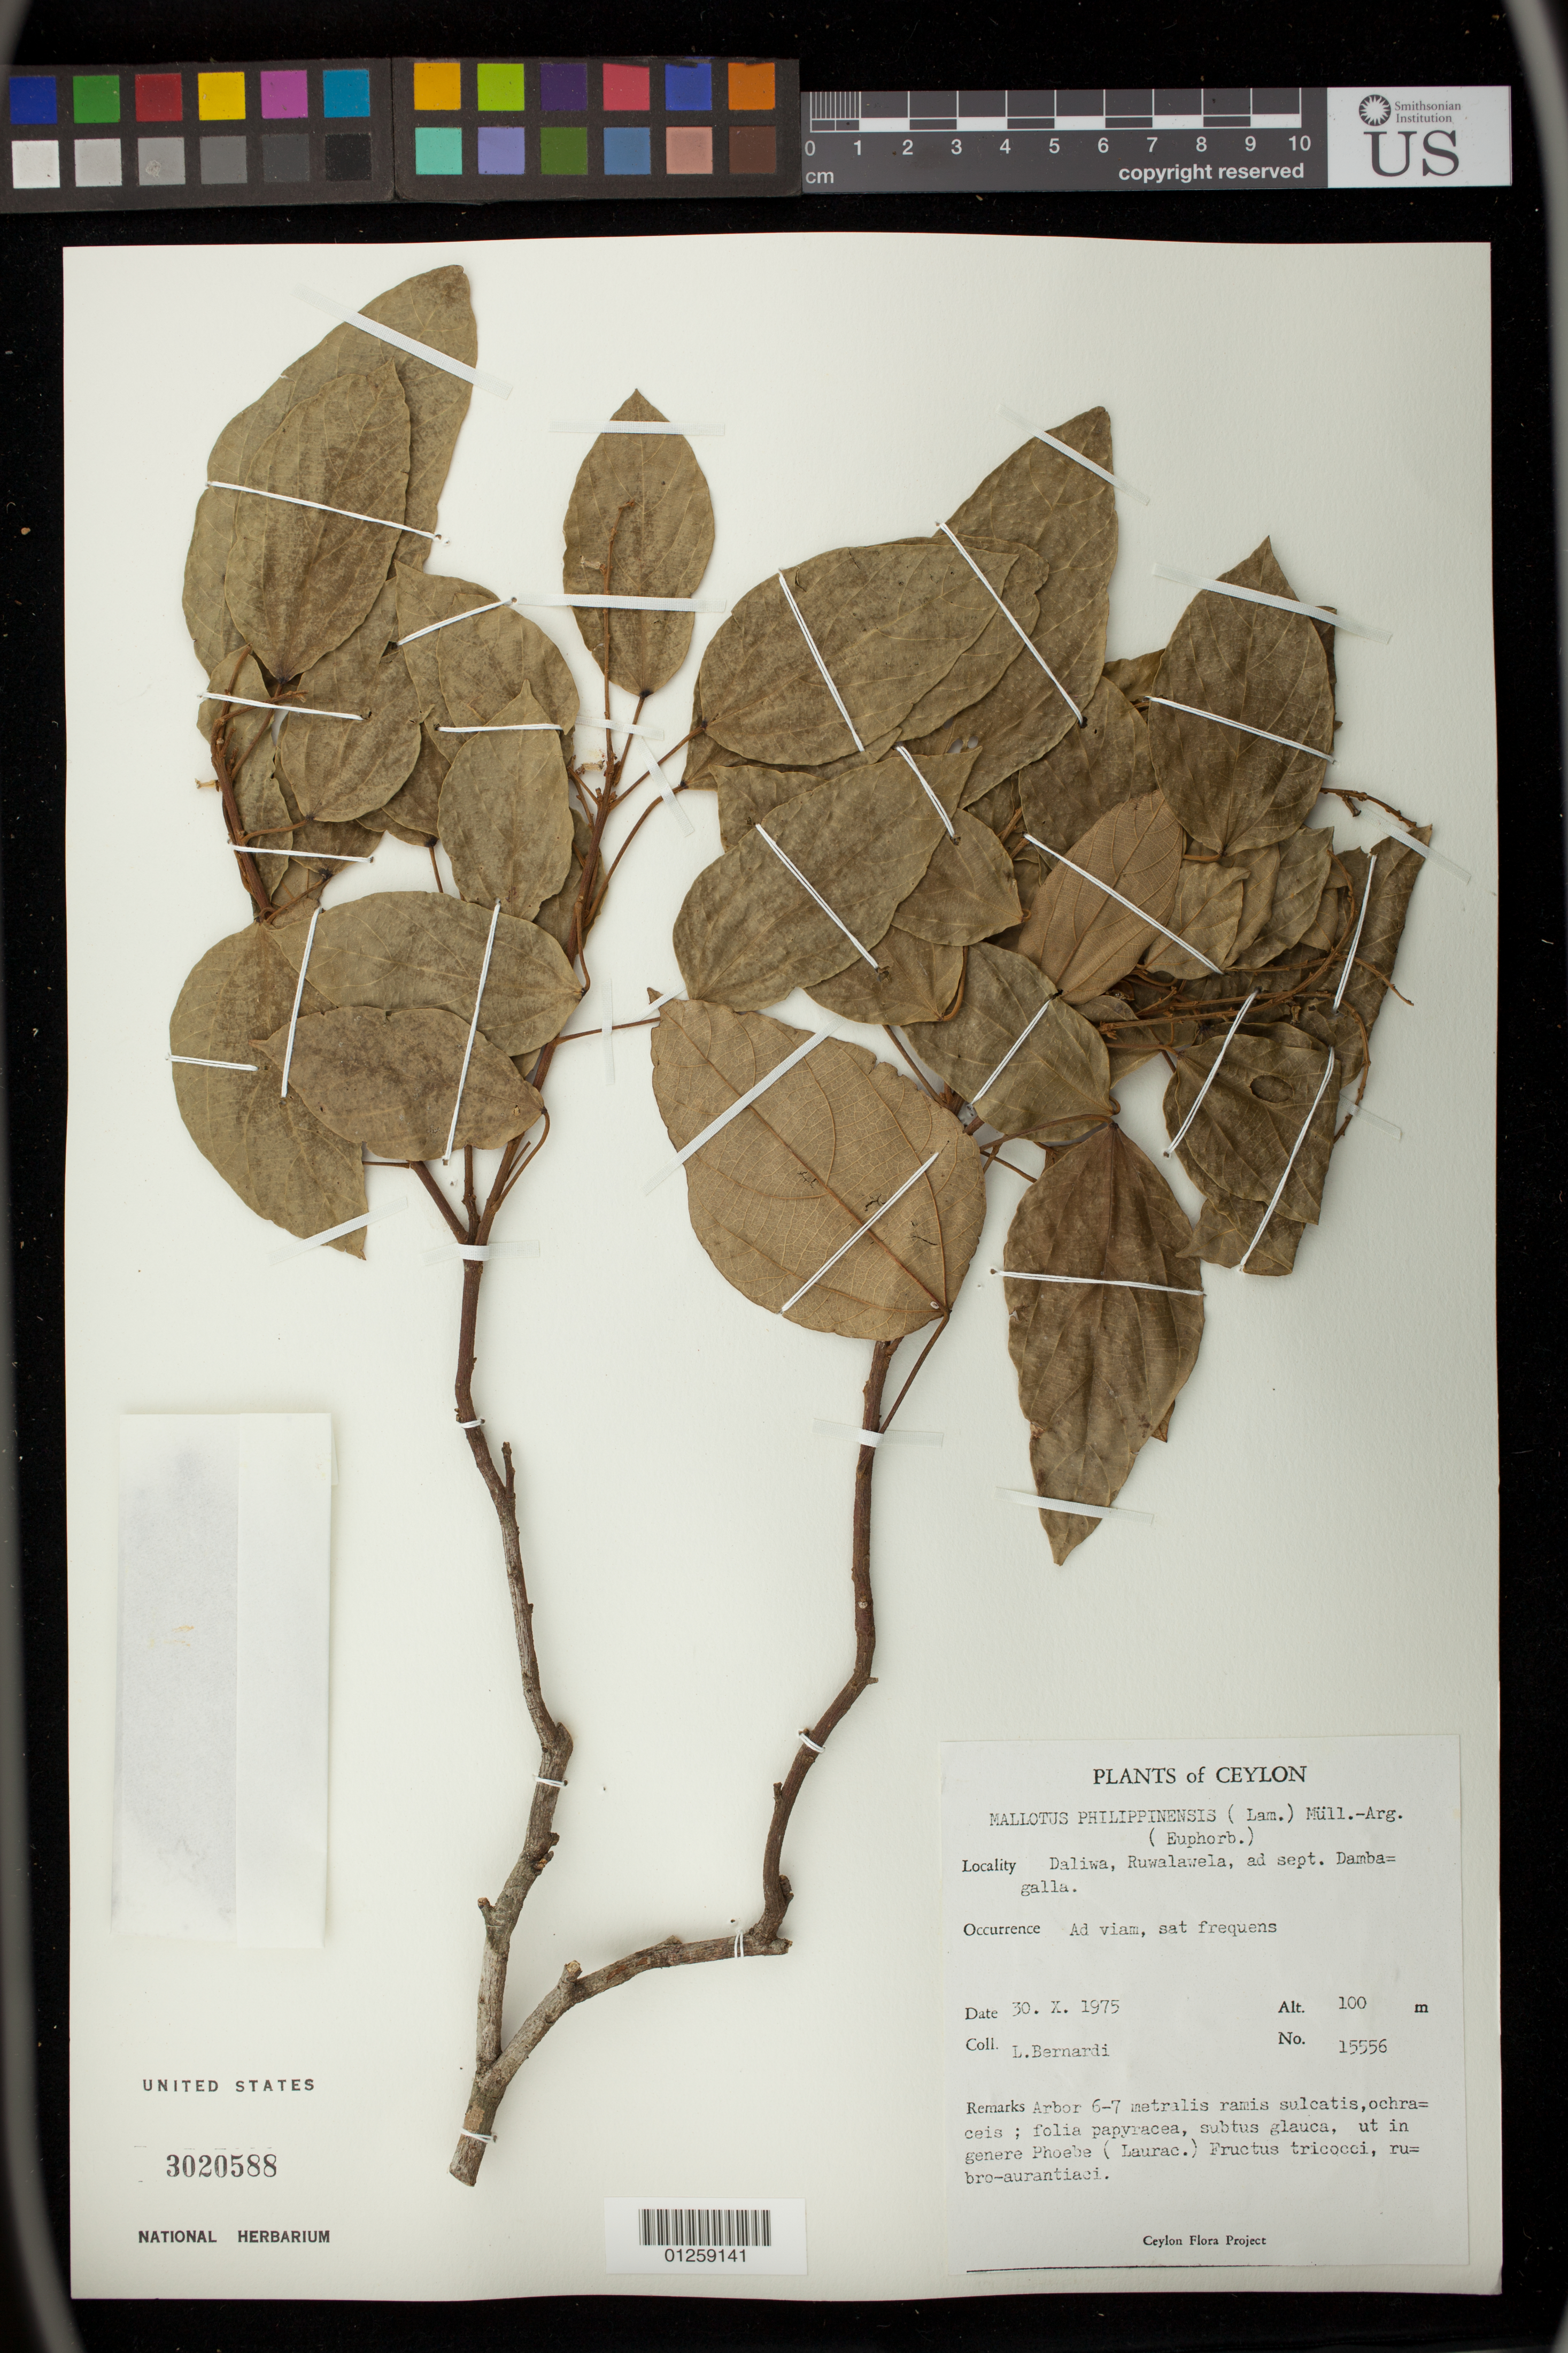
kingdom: Plantae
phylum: Tracheophyta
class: Magnoliopsida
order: Malpighiales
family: Euphorbiaceae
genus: Mallotus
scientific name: Mallotus philippensis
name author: (Lam.) Müll. Arg.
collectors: L. Bernardi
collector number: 15556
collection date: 1975-10-30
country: Sri Lanka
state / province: Central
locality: Daliwa, Ruwalawela ad sept. Dambagalla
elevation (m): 100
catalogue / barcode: US 3020588